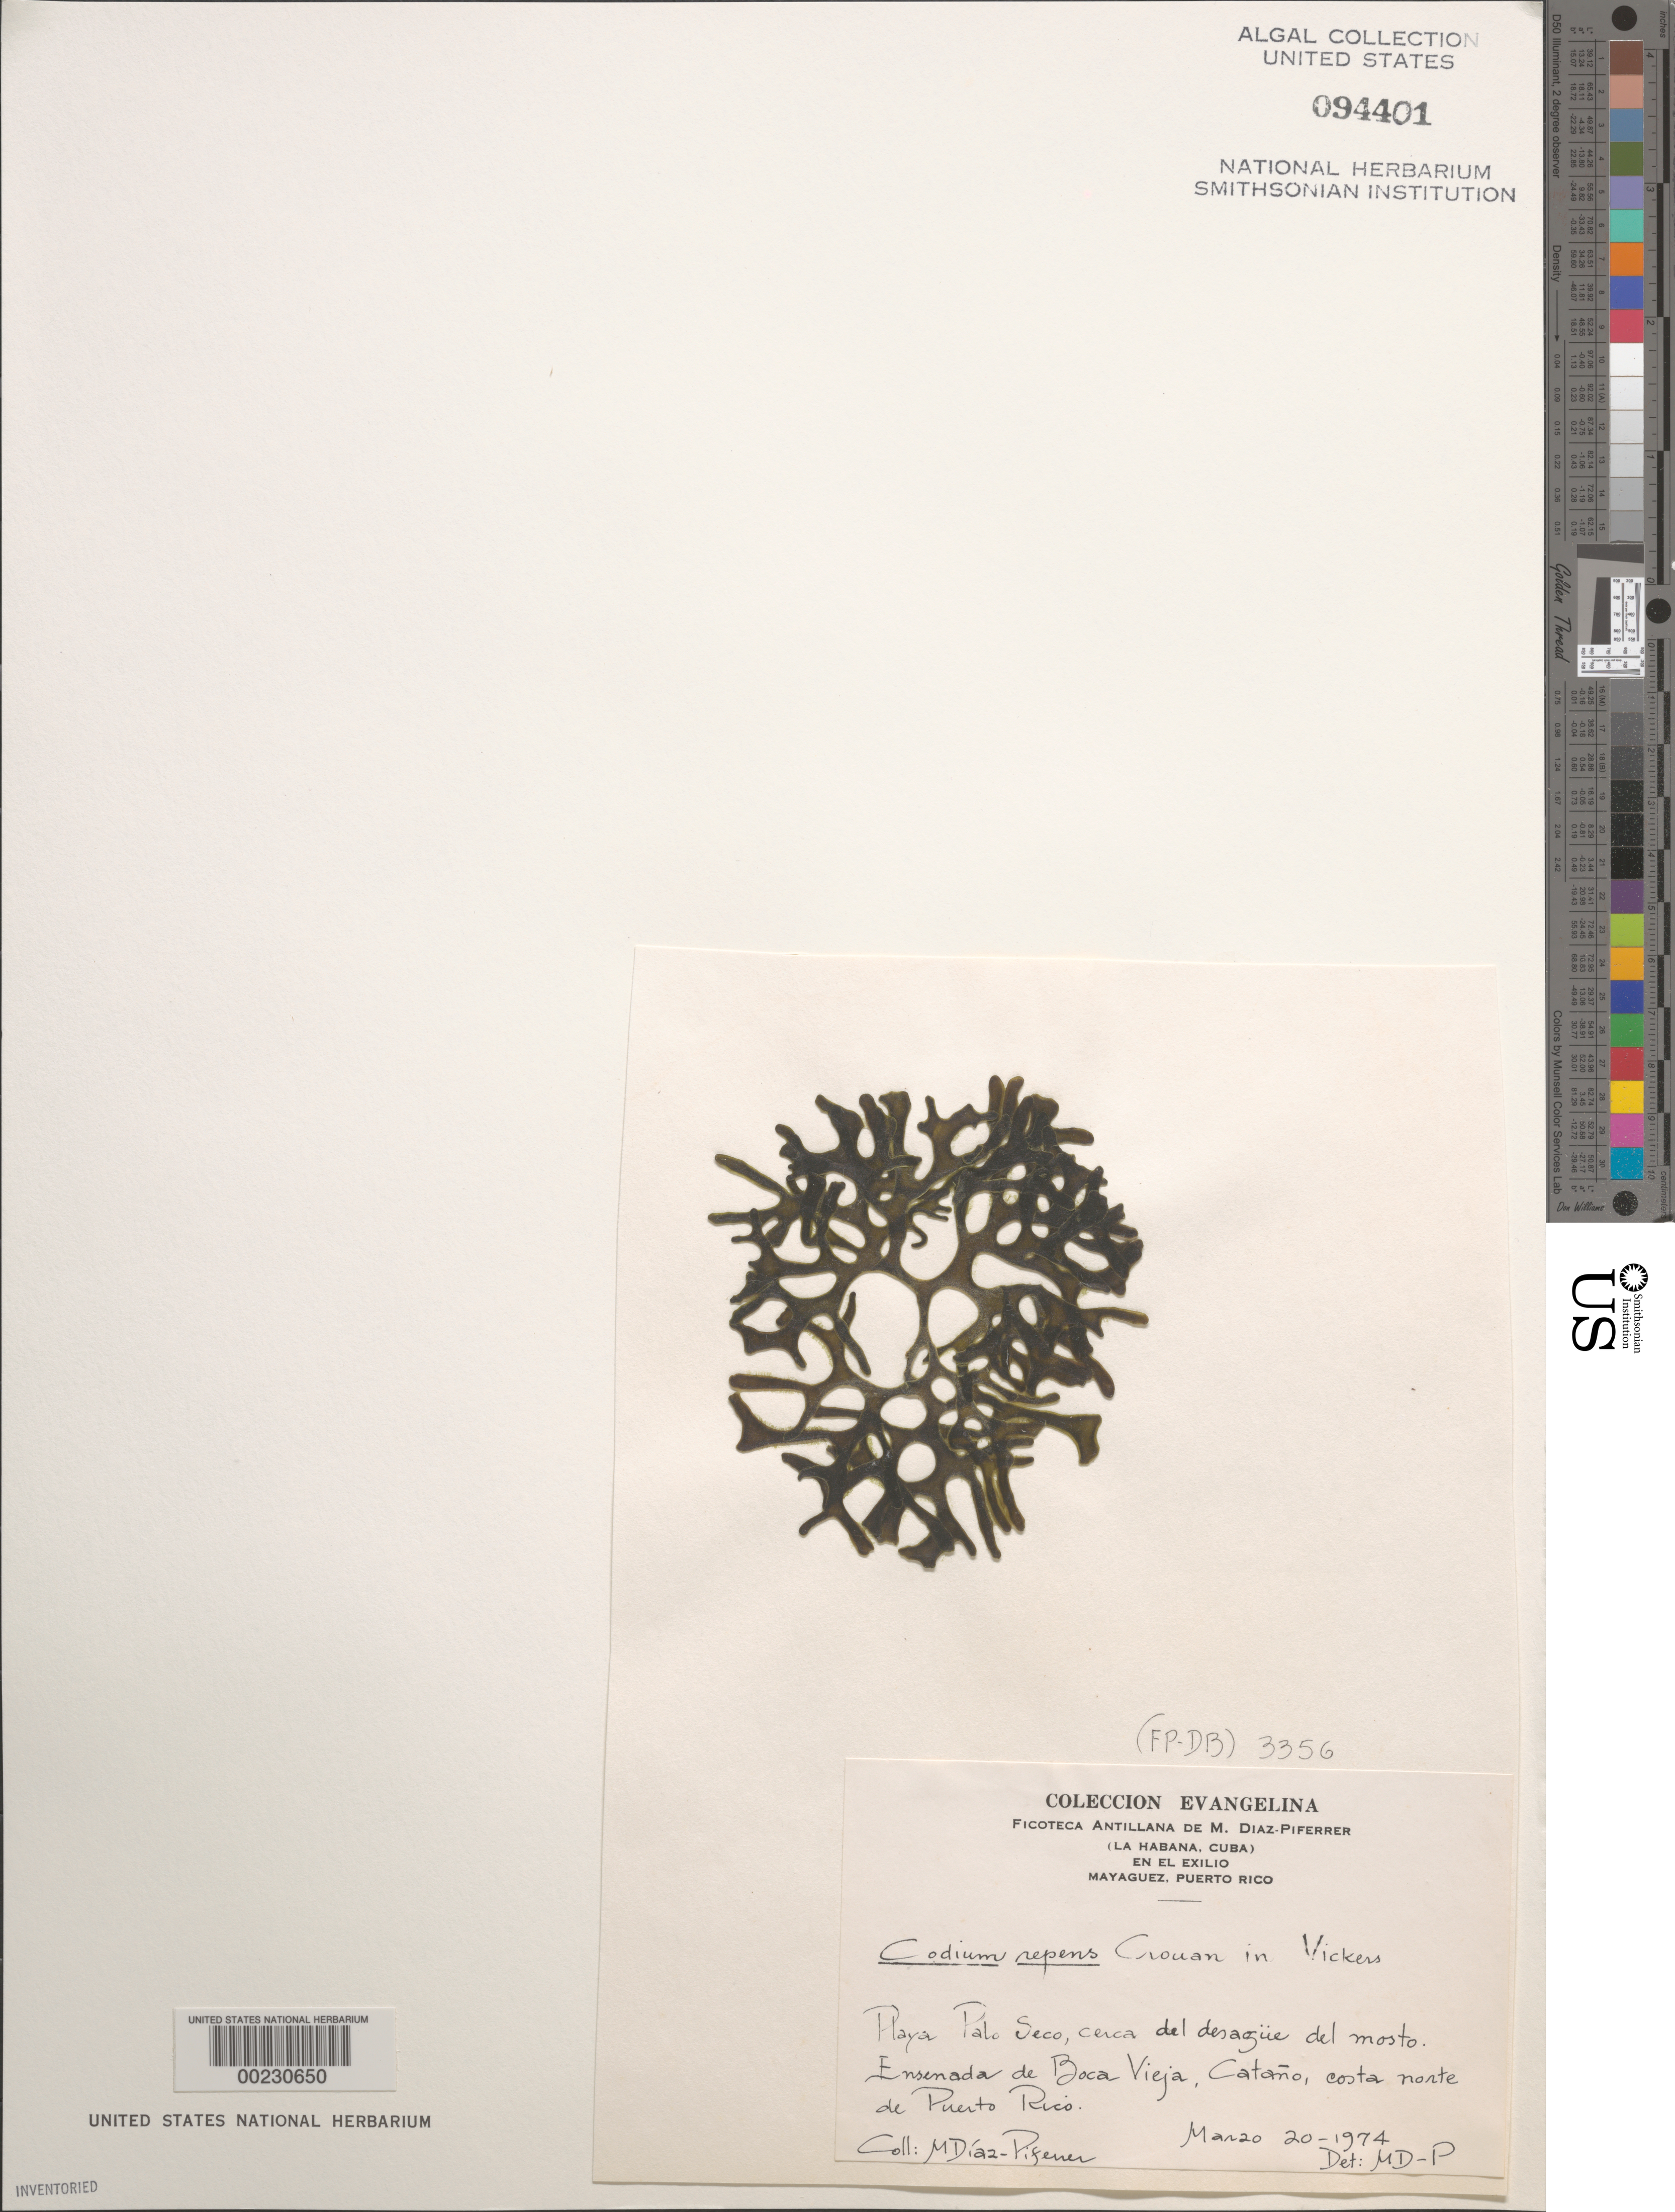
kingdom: Plantae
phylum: Chlorophyta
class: Ulvophyceae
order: Bryopsidales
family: Codiaceae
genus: Codium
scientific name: Codium repens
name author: P. Crouan & H. Crouan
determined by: Diaz-Piferrer, M.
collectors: M. Diaz-Piferrer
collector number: (fp-db) 3356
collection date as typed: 20 Mar 1974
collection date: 1974-03-20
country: Puerto Rico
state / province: Catano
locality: Ensenada de boca vieja, playa palo seco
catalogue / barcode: US 94401